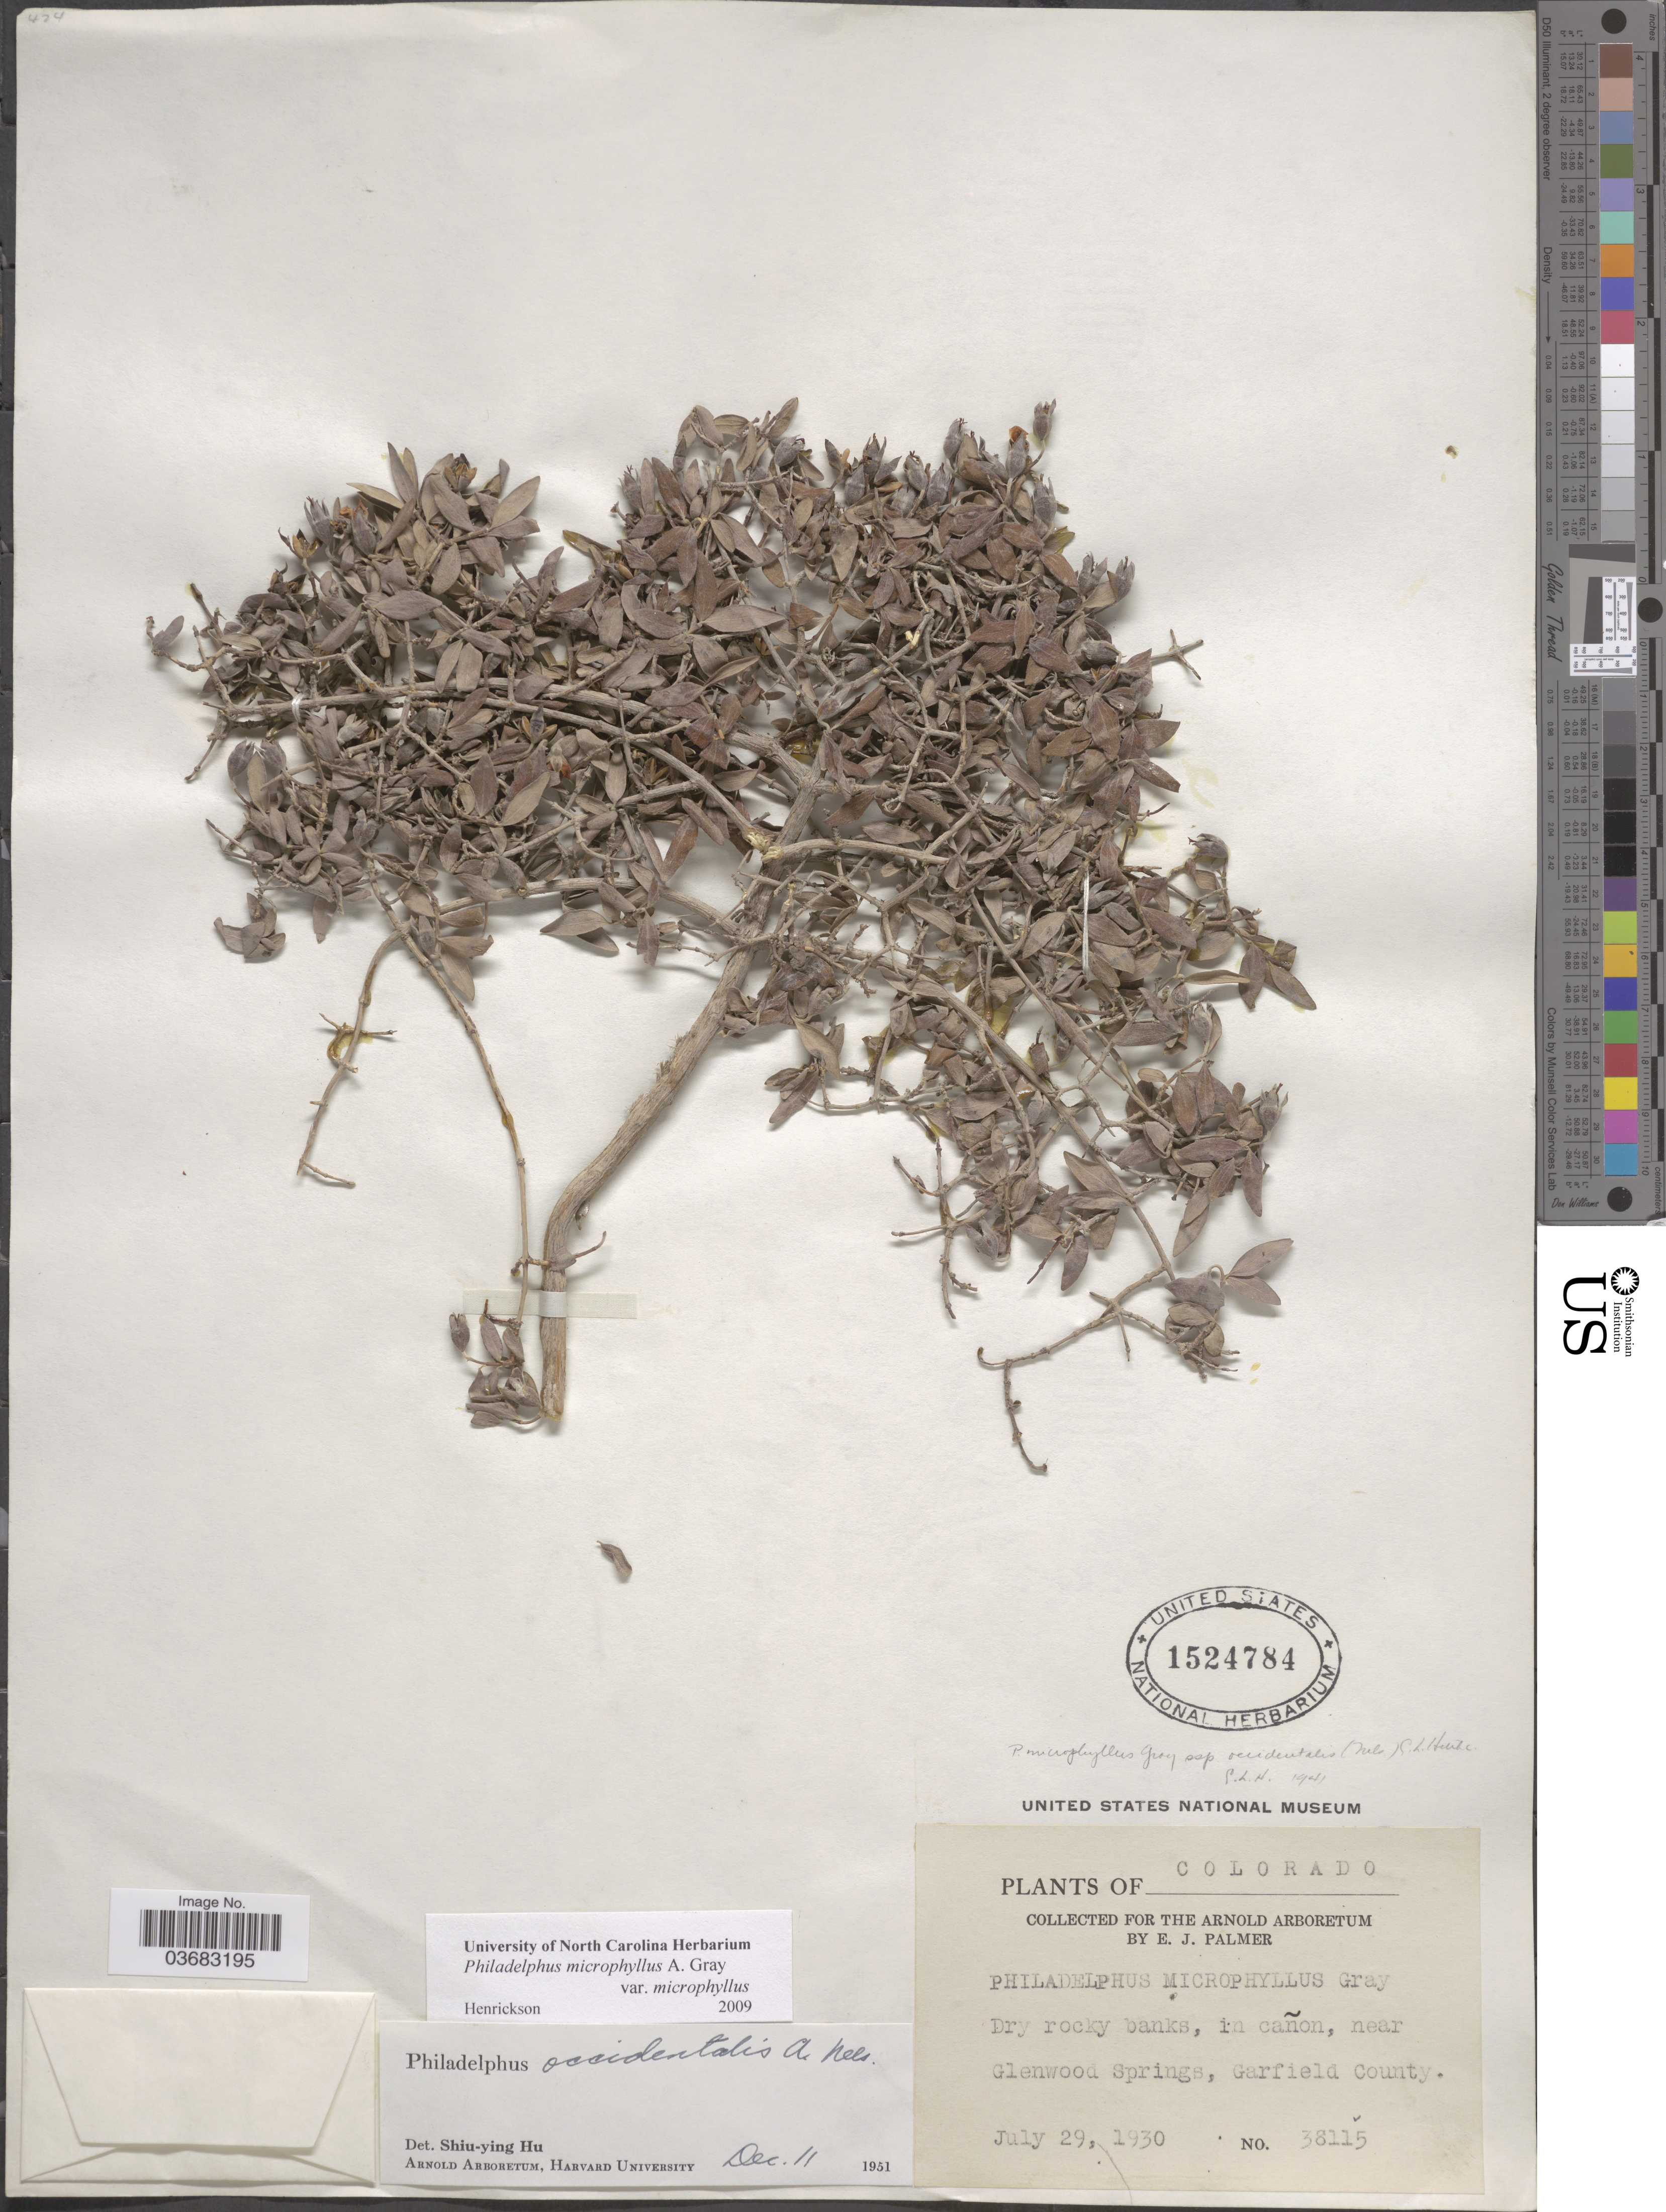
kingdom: Plantae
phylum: Tracheophyta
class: Magnoliopsida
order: Cornales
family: Hydrangeaceae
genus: Philadelphus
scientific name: Philadelphus microphyllus var. microphyllus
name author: A. Gray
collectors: E. J. Palmer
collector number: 38115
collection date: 1930-07-29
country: United States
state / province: Colorado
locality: Dry rocky banks, in cañon, near Glenwood Springs, Garfield County.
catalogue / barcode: US 1524784